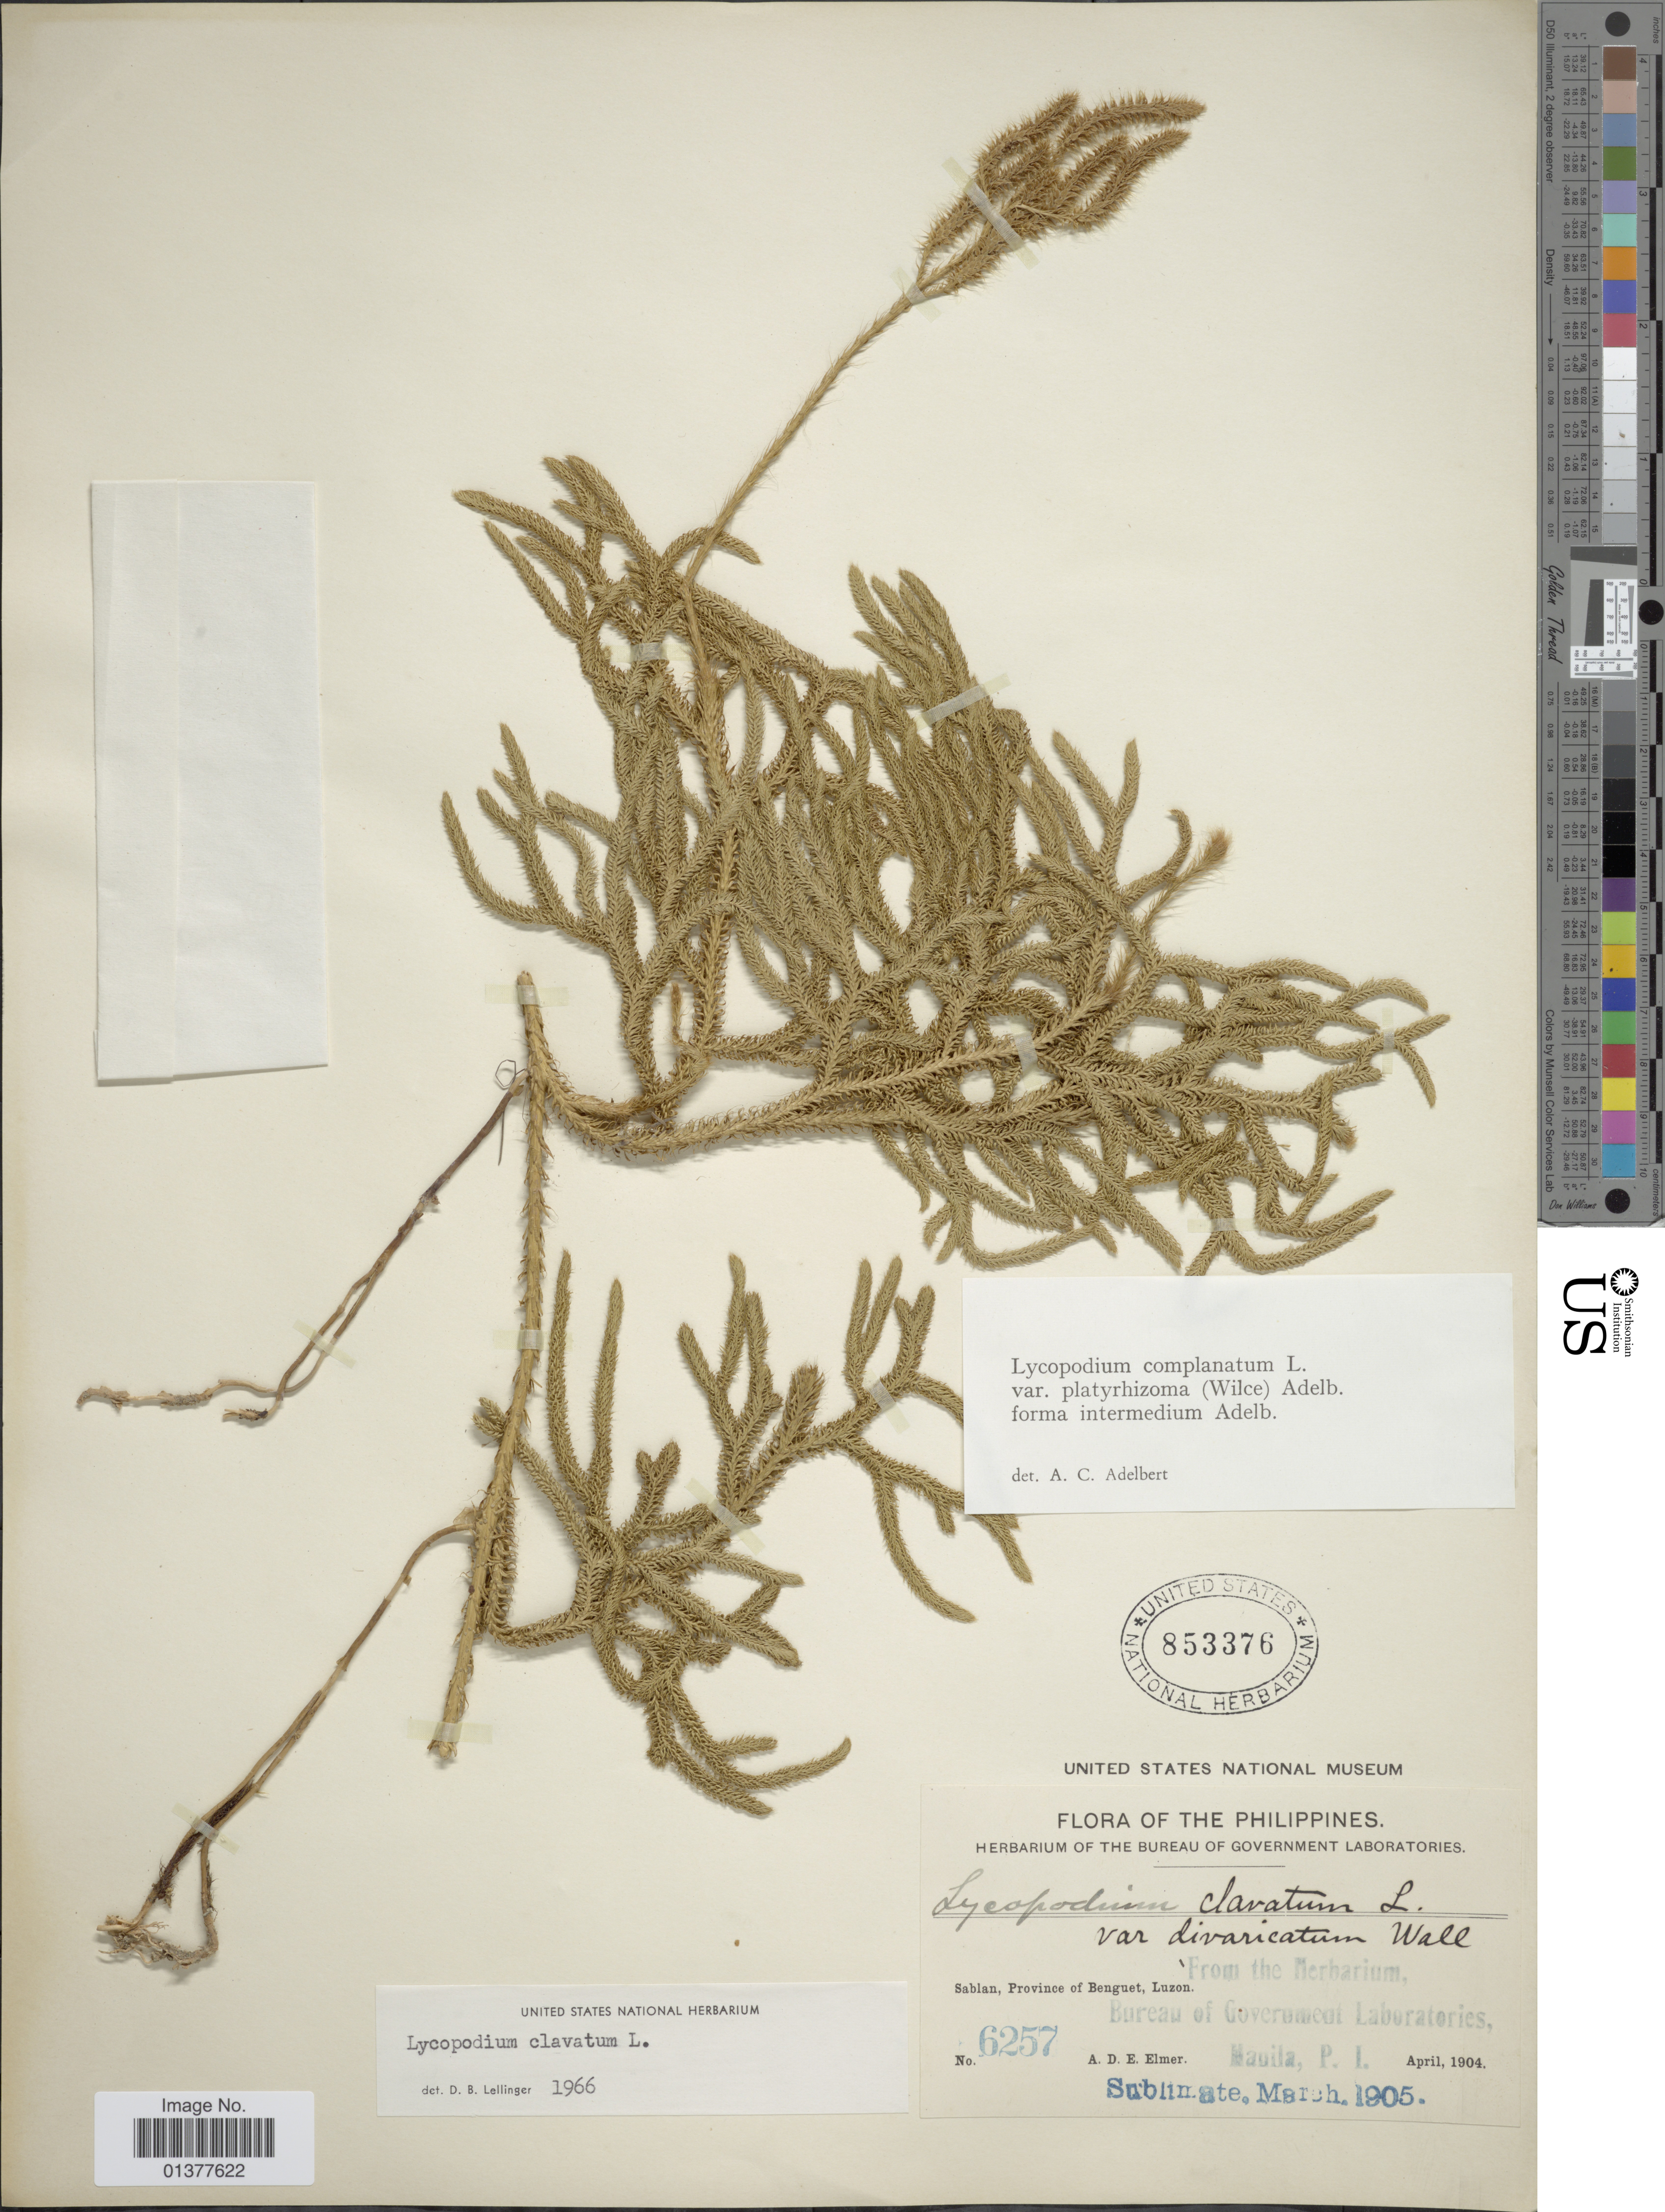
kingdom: Plantae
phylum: Tracheophyta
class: Lycopodiopsida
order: Lycopodiales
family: Lycopodiaceae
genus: Lycopodium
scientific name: Lycopodium clavatum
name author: L.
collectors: A. D. E. Elmer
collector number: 6257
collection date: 1904-04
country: Philippines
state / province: Central Luzon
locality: Sablan, Province of Benguet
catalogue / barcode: US 853376